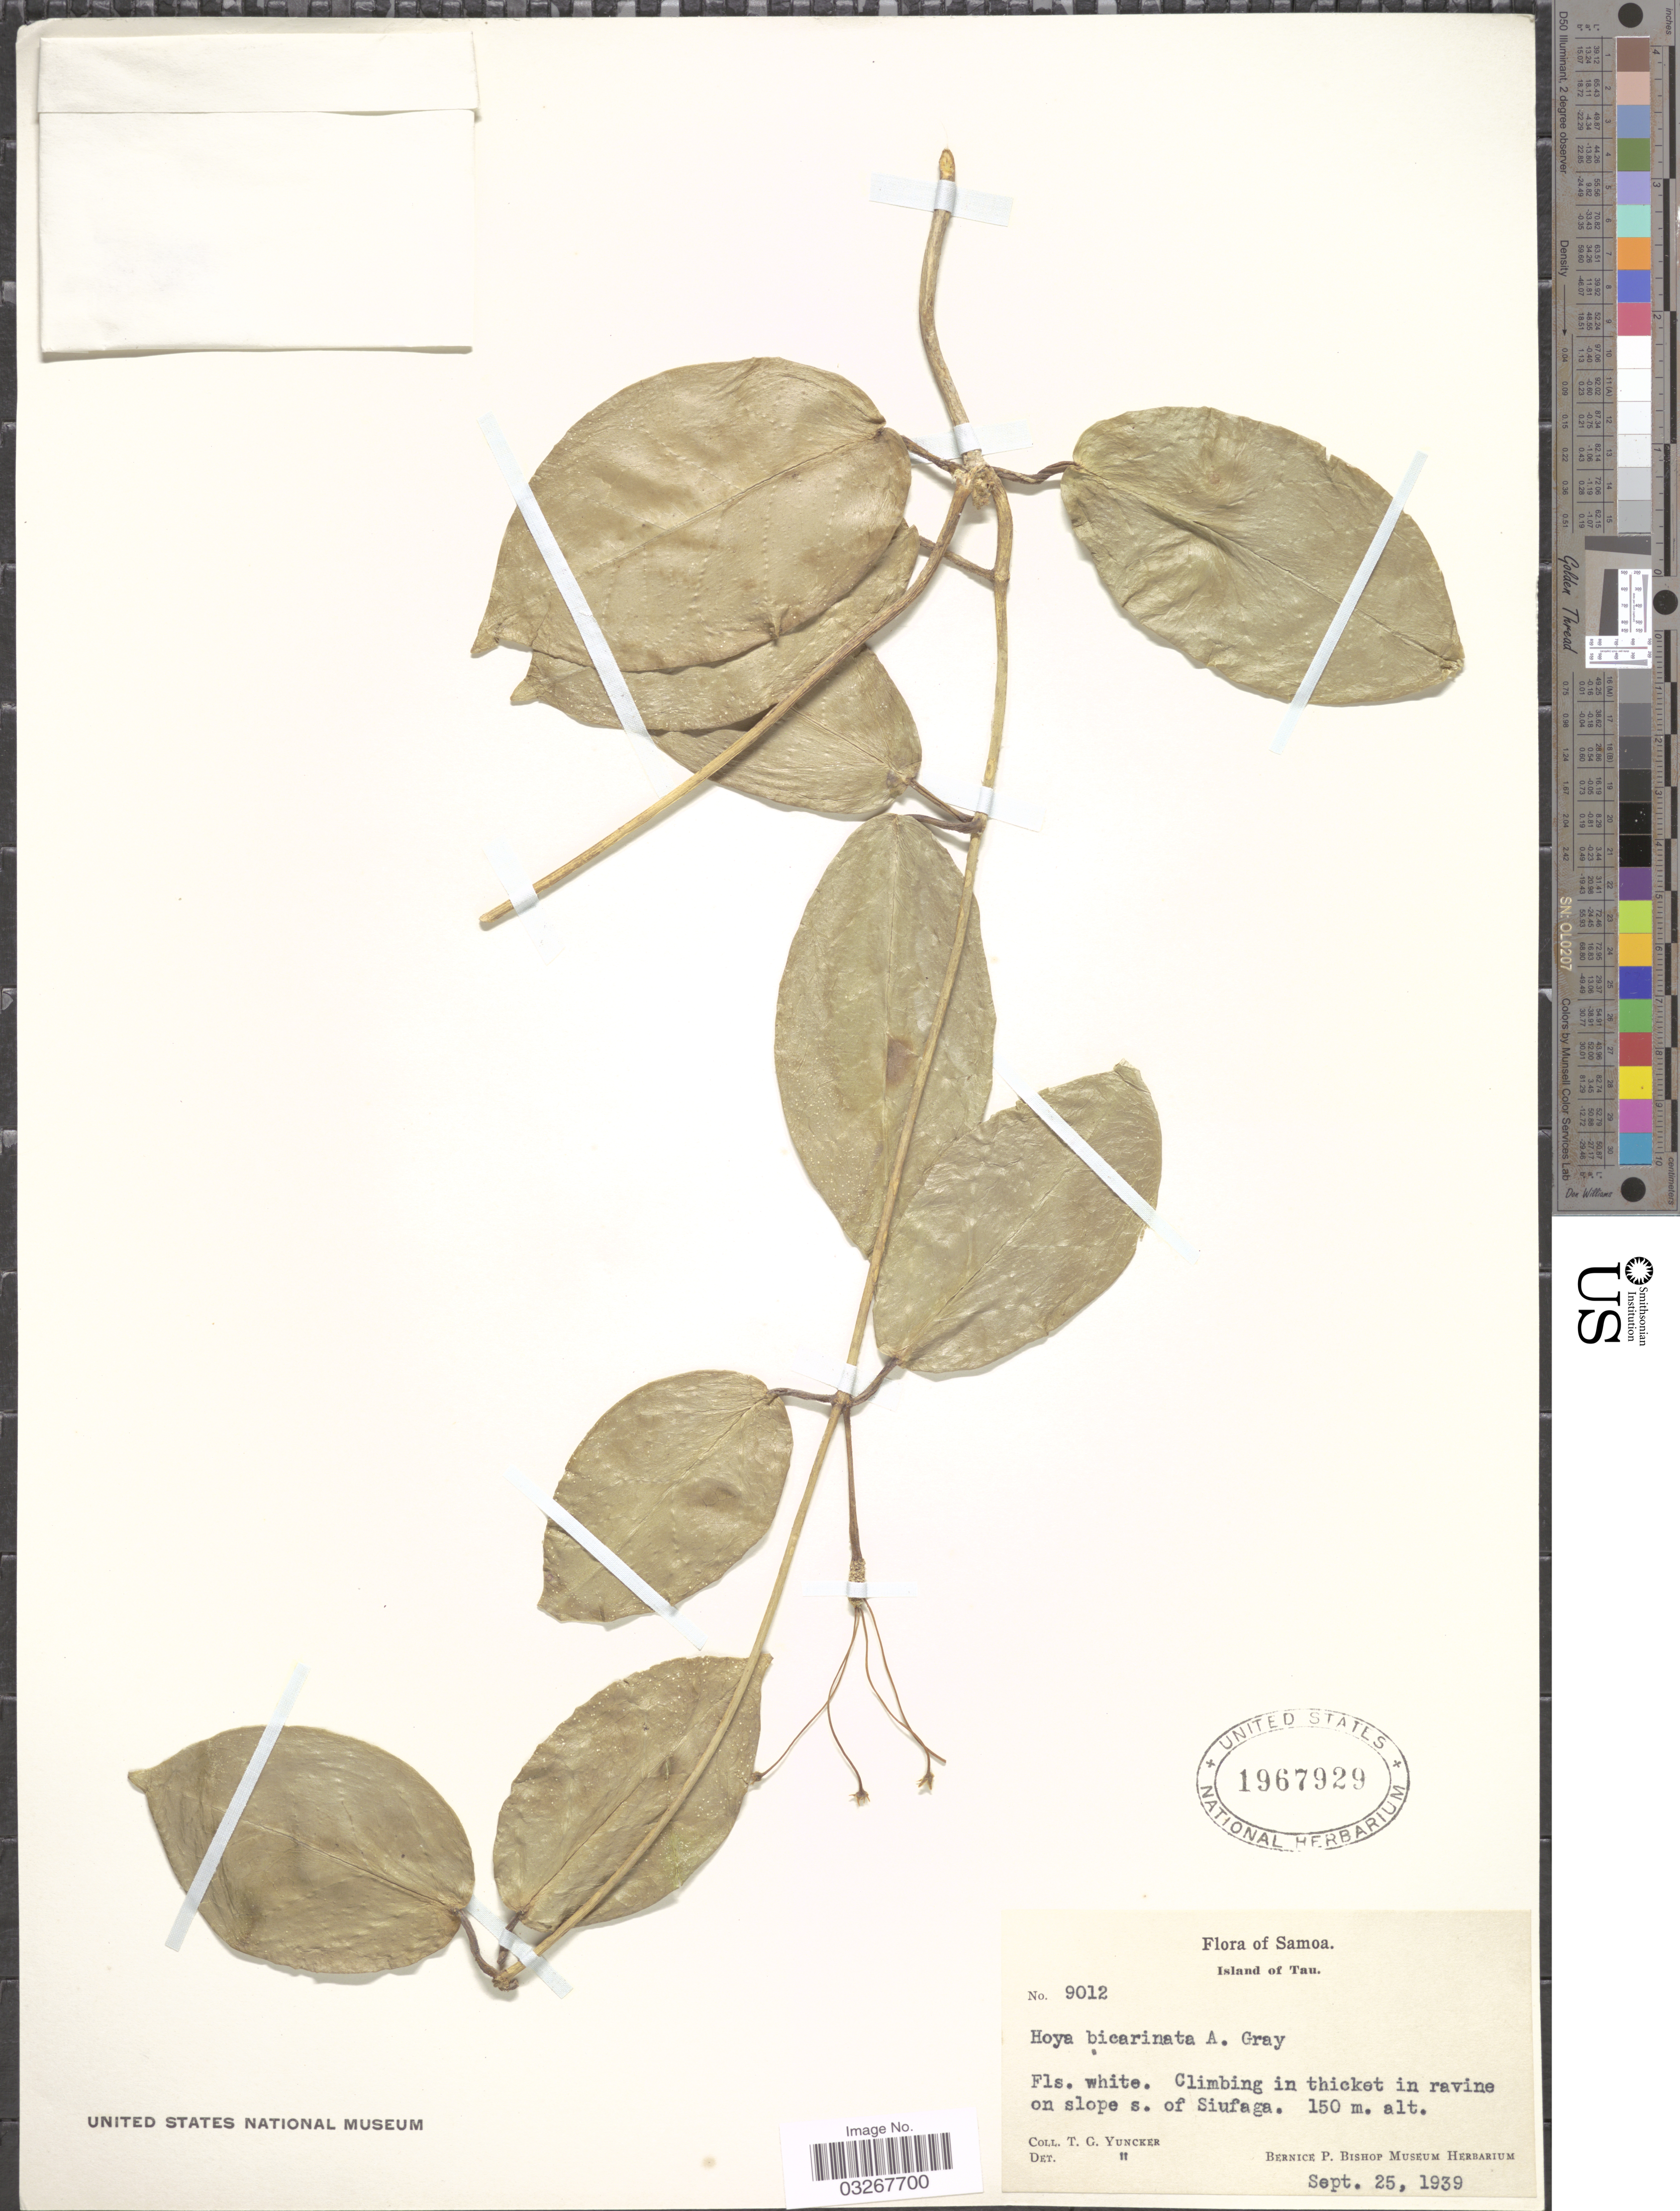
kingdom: Plantae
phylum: Tracheophyta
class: Magnoliopsida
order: Gentianales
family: Apocynaceae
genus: Hoya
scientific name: Hoya australis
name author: R. Br. ex J. Traill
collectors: T. G. Yuncker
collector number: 9012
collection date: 1939-09-25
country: American Samoa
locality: Samoa. Island of Tau. Slope s. of Siufaga.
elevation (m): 150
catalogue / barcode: US 1967929